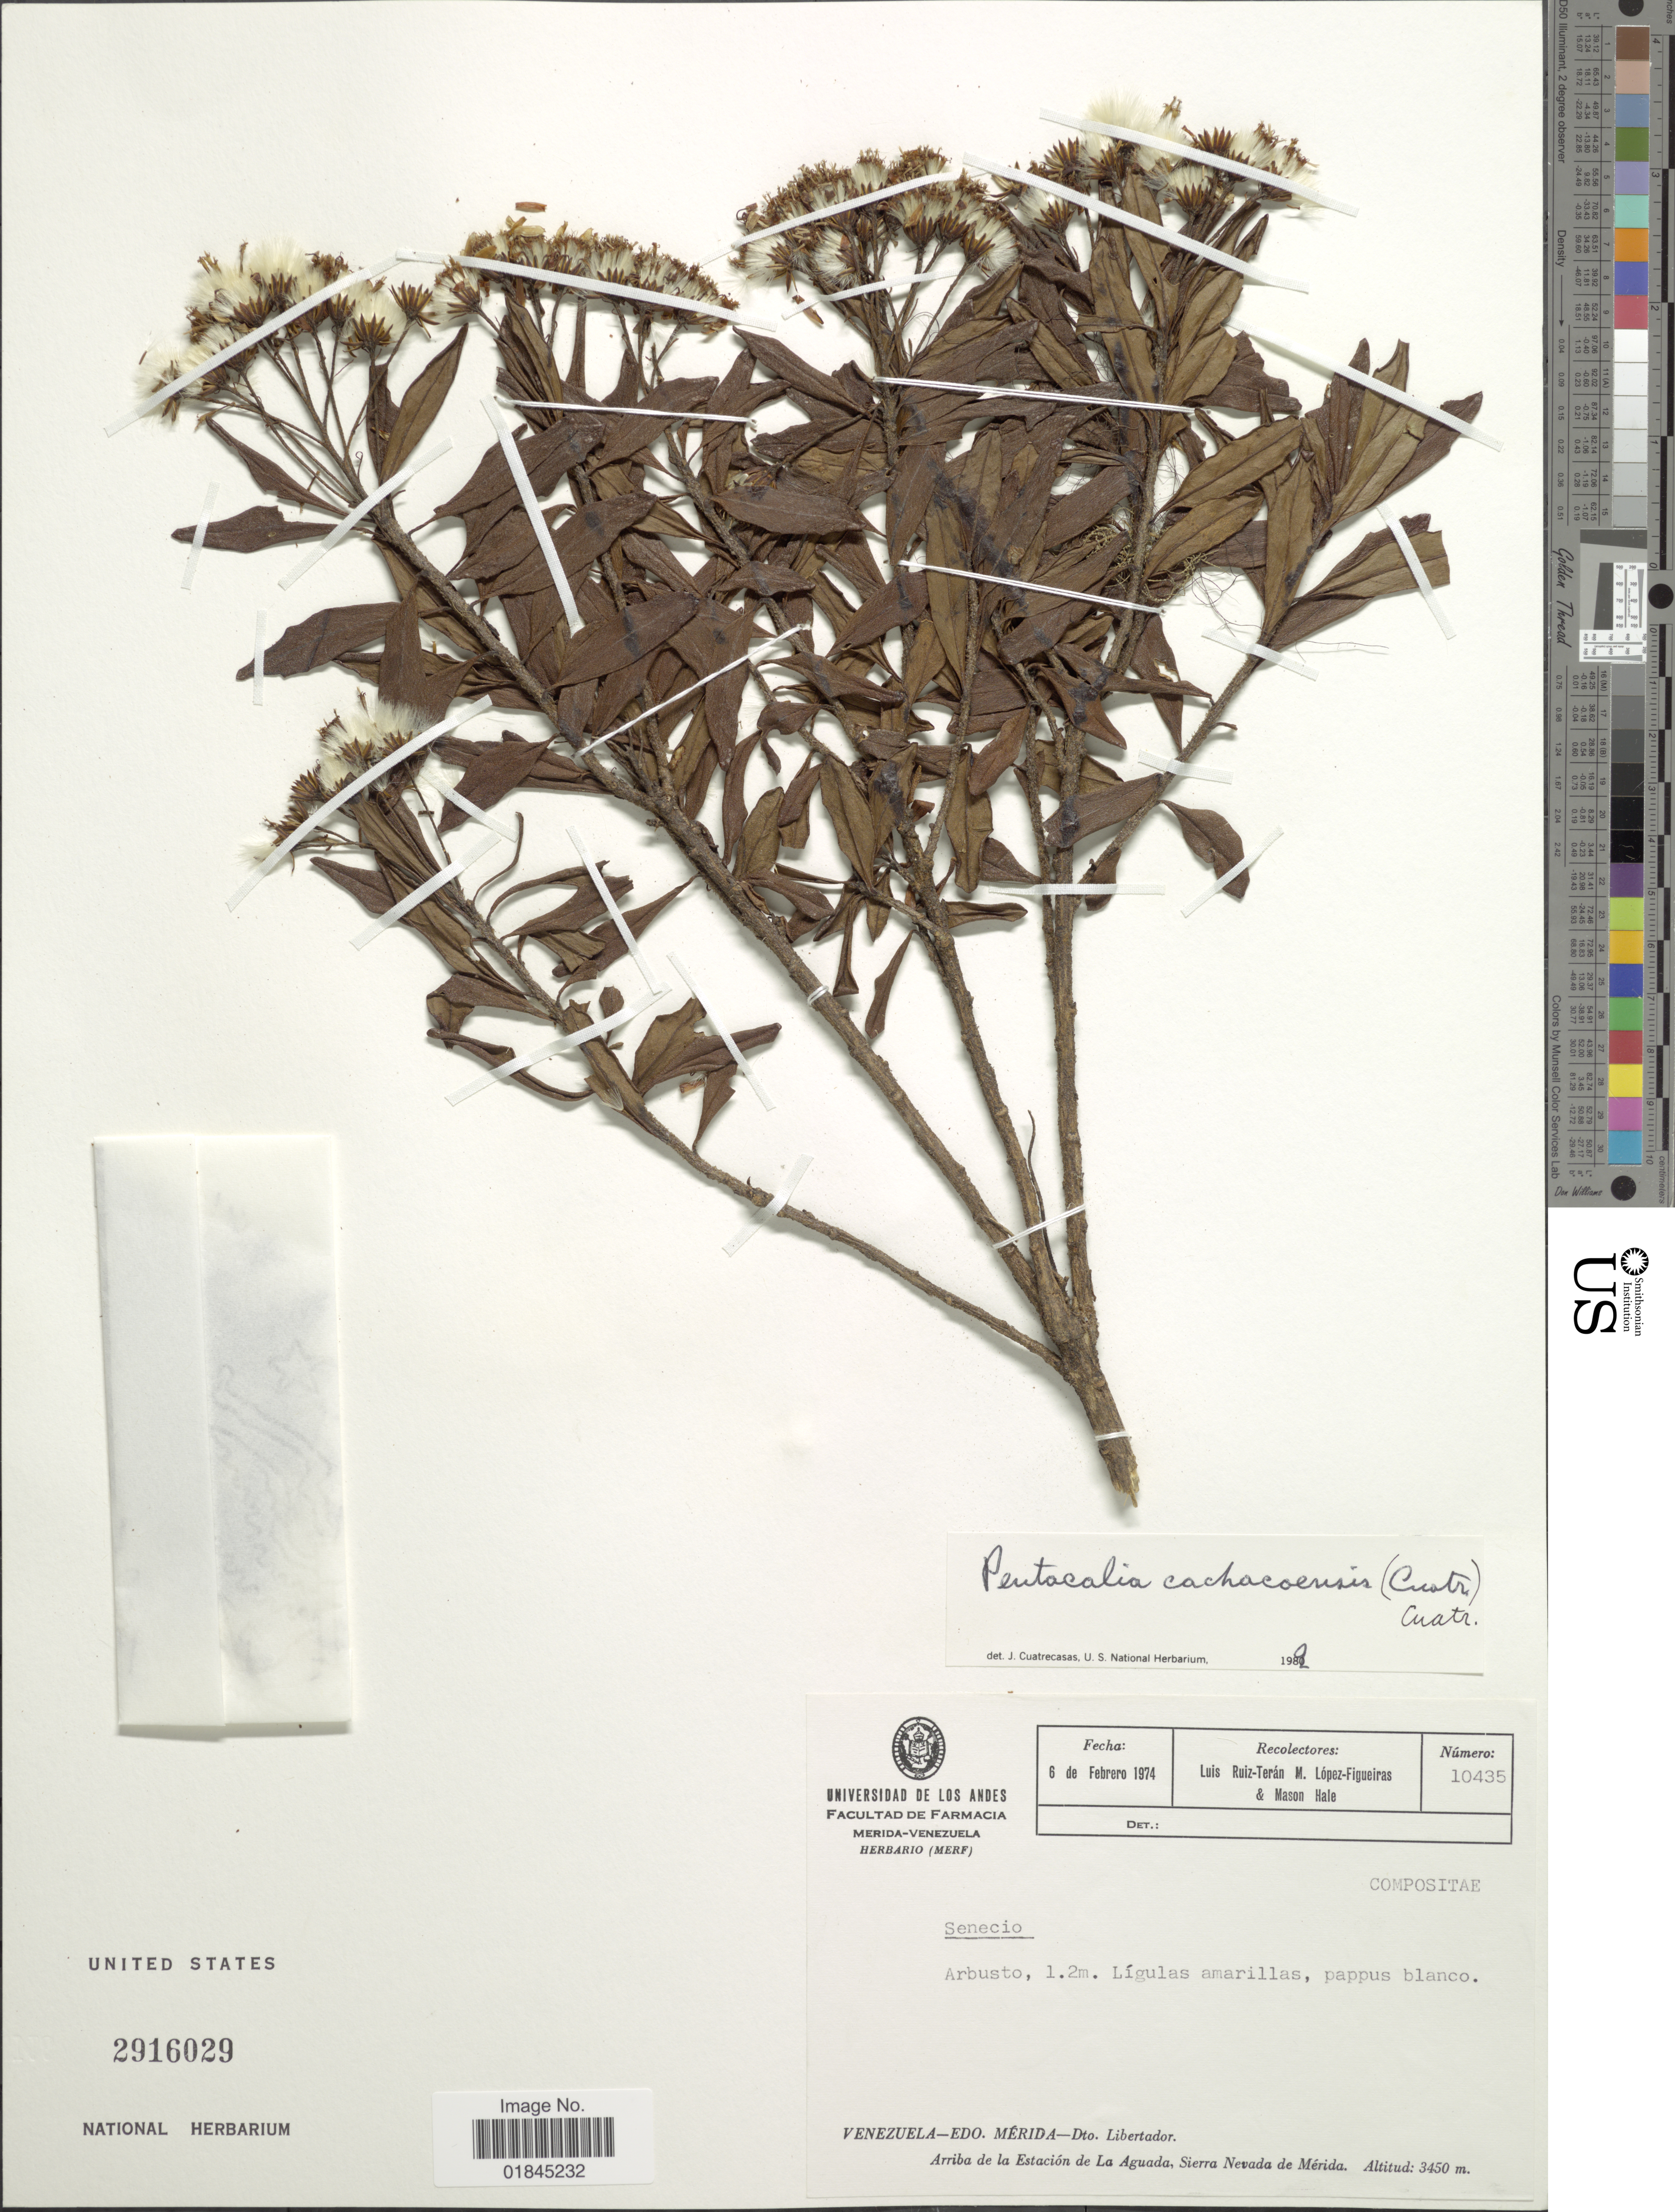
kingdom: Plantae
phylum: Tracheophyta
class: Magnoliopsida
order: Asterales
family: Asteraceae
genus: Pentacalia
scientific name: Pentacalia cachacoensis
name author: (Cuatrec.) Cuatrec.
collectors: L. E. Ruíz-Terán, M. López Figueiras & M. Hale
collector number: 10435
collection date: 1974-02-06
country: Venezuela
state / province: Mérida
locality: Venezuela - Edo. Mérida - Dto. Libertador. Arriba de la Estación de La Aguada, Sierra Nevada de Mérida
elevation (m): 3450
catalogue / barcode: US 2916029